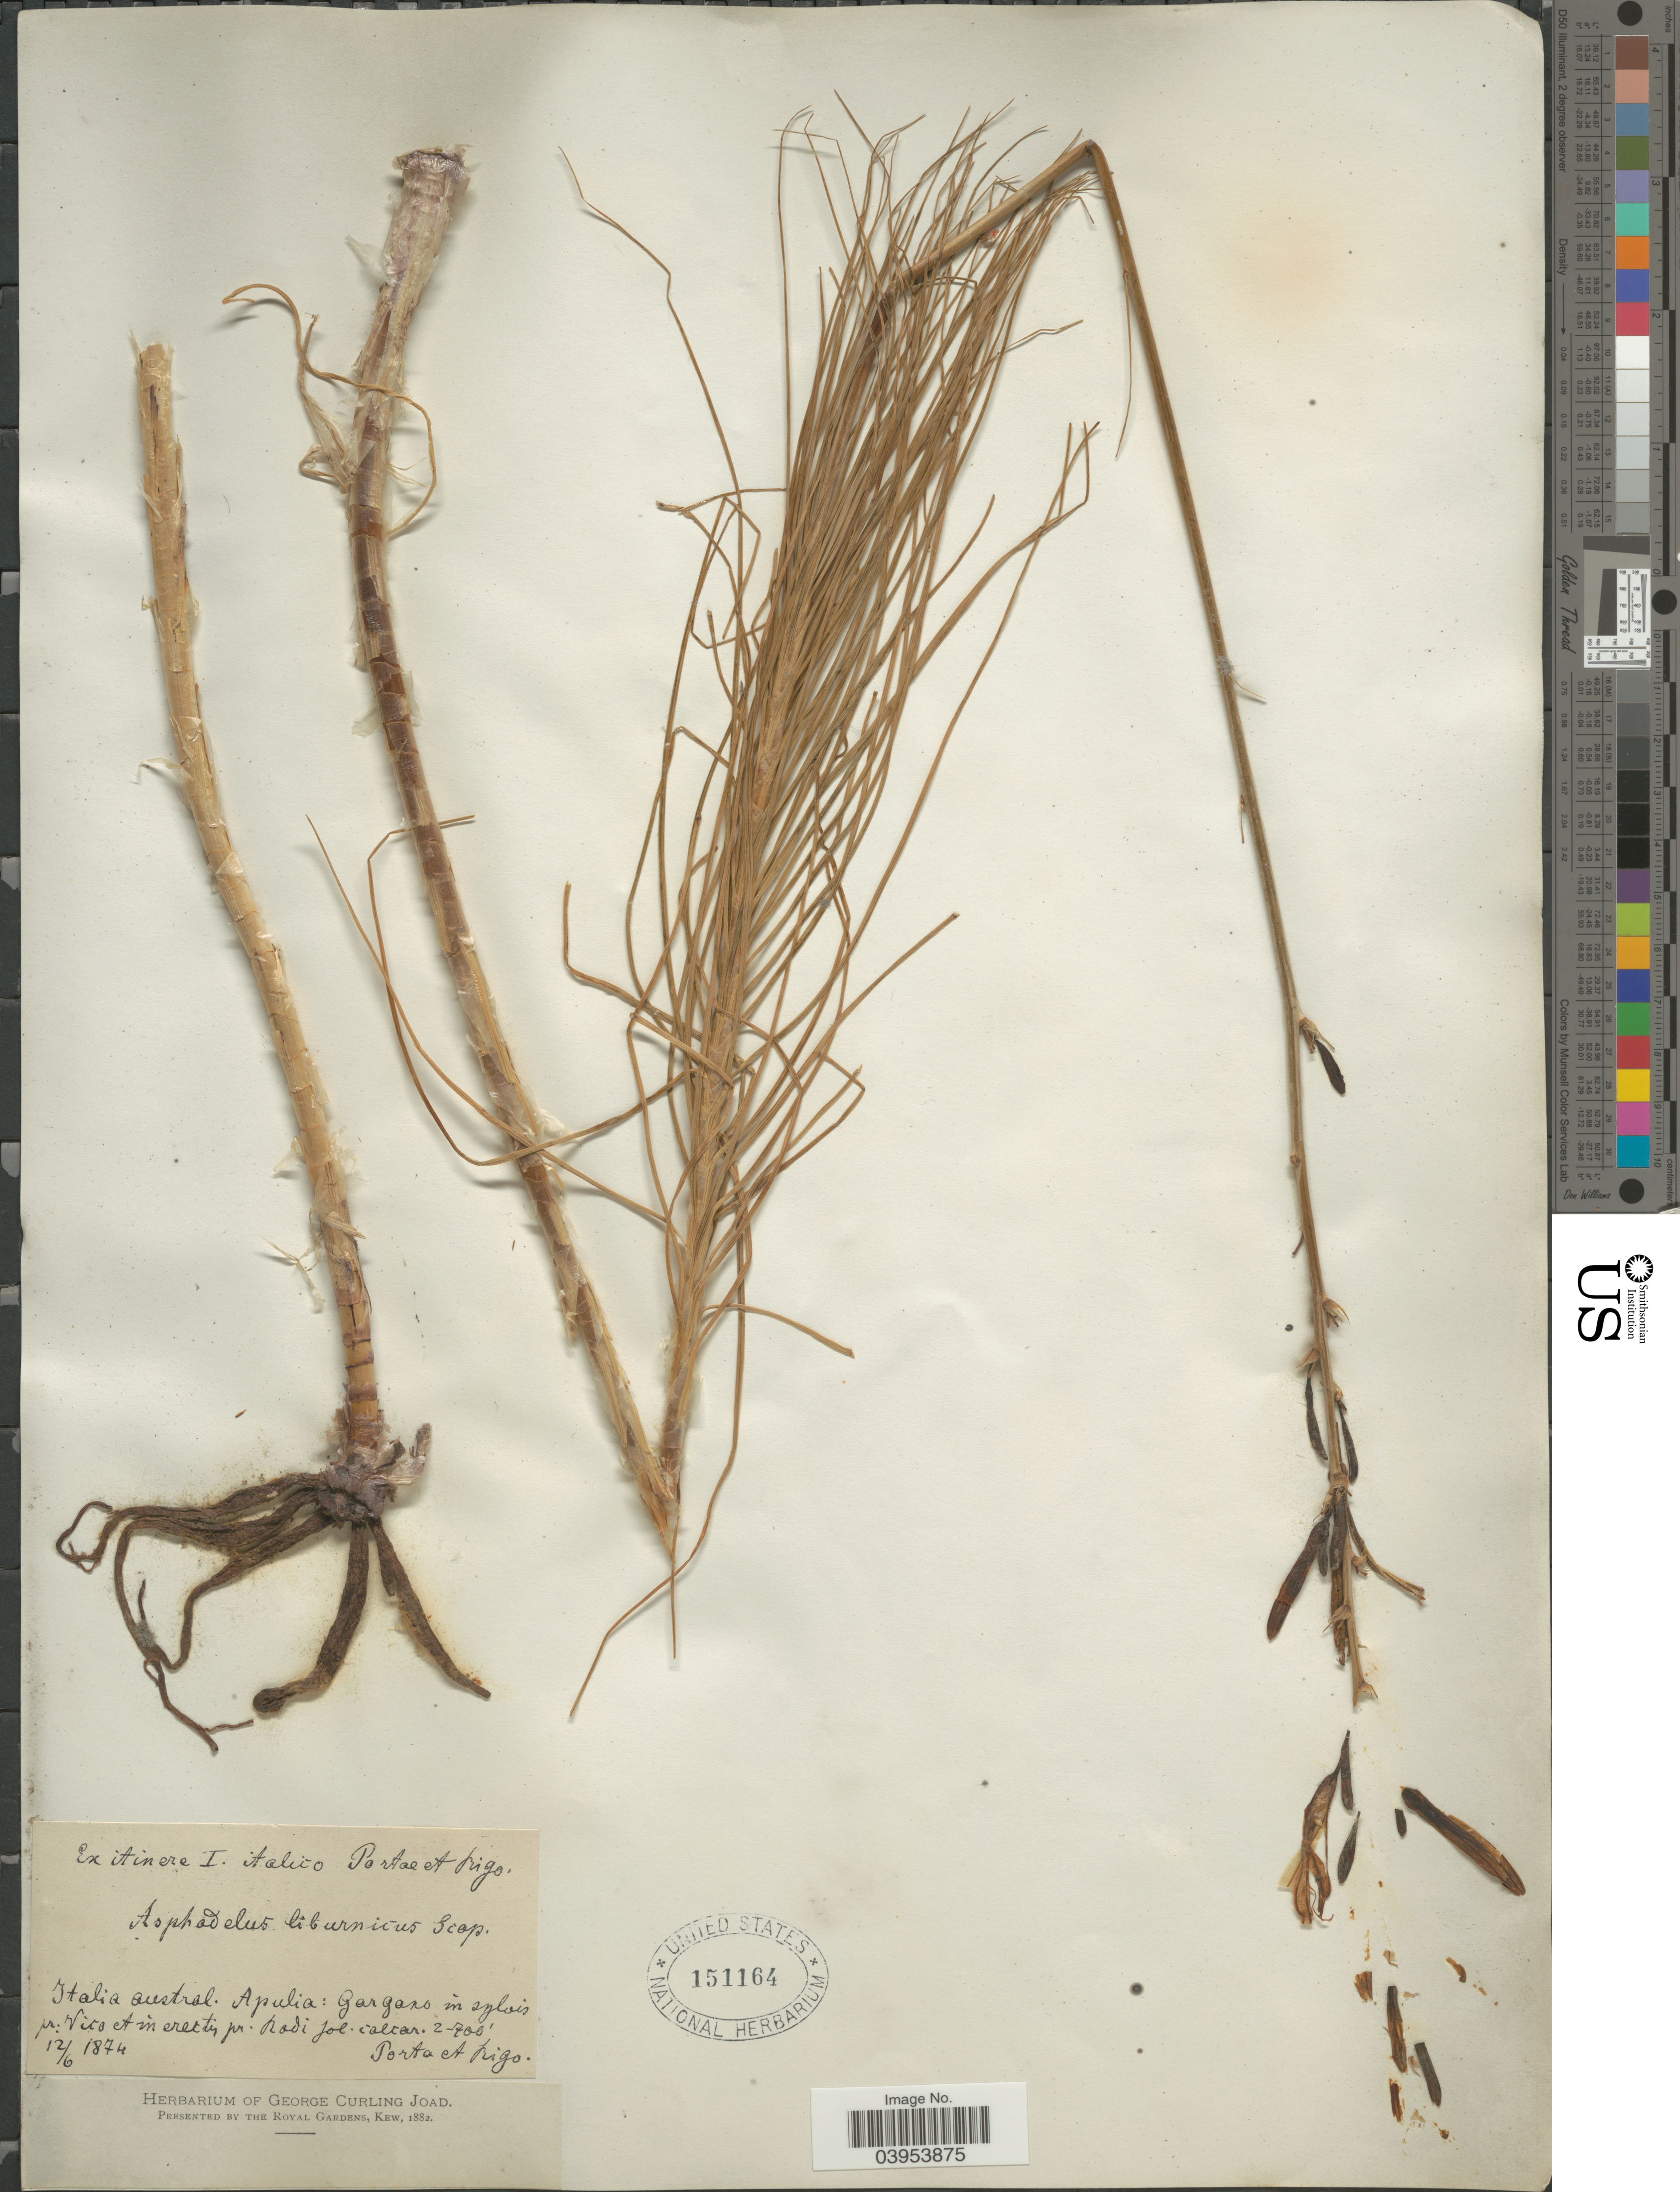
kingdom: Plantae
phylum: Tracheophyta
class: Liliopsida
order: Asparagales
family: Asphodelaceae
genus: Asphodeline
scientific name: Asphodeline liburnica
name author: Rchb.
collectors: -- Porta & -- Rigo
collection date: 1874-06-12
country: Italy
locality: Italia austral. Apulia: Gargano in sylvis pr. Vico et in erectis pr. Rodi jol. calcar.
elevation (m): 61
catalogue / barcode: US 151164